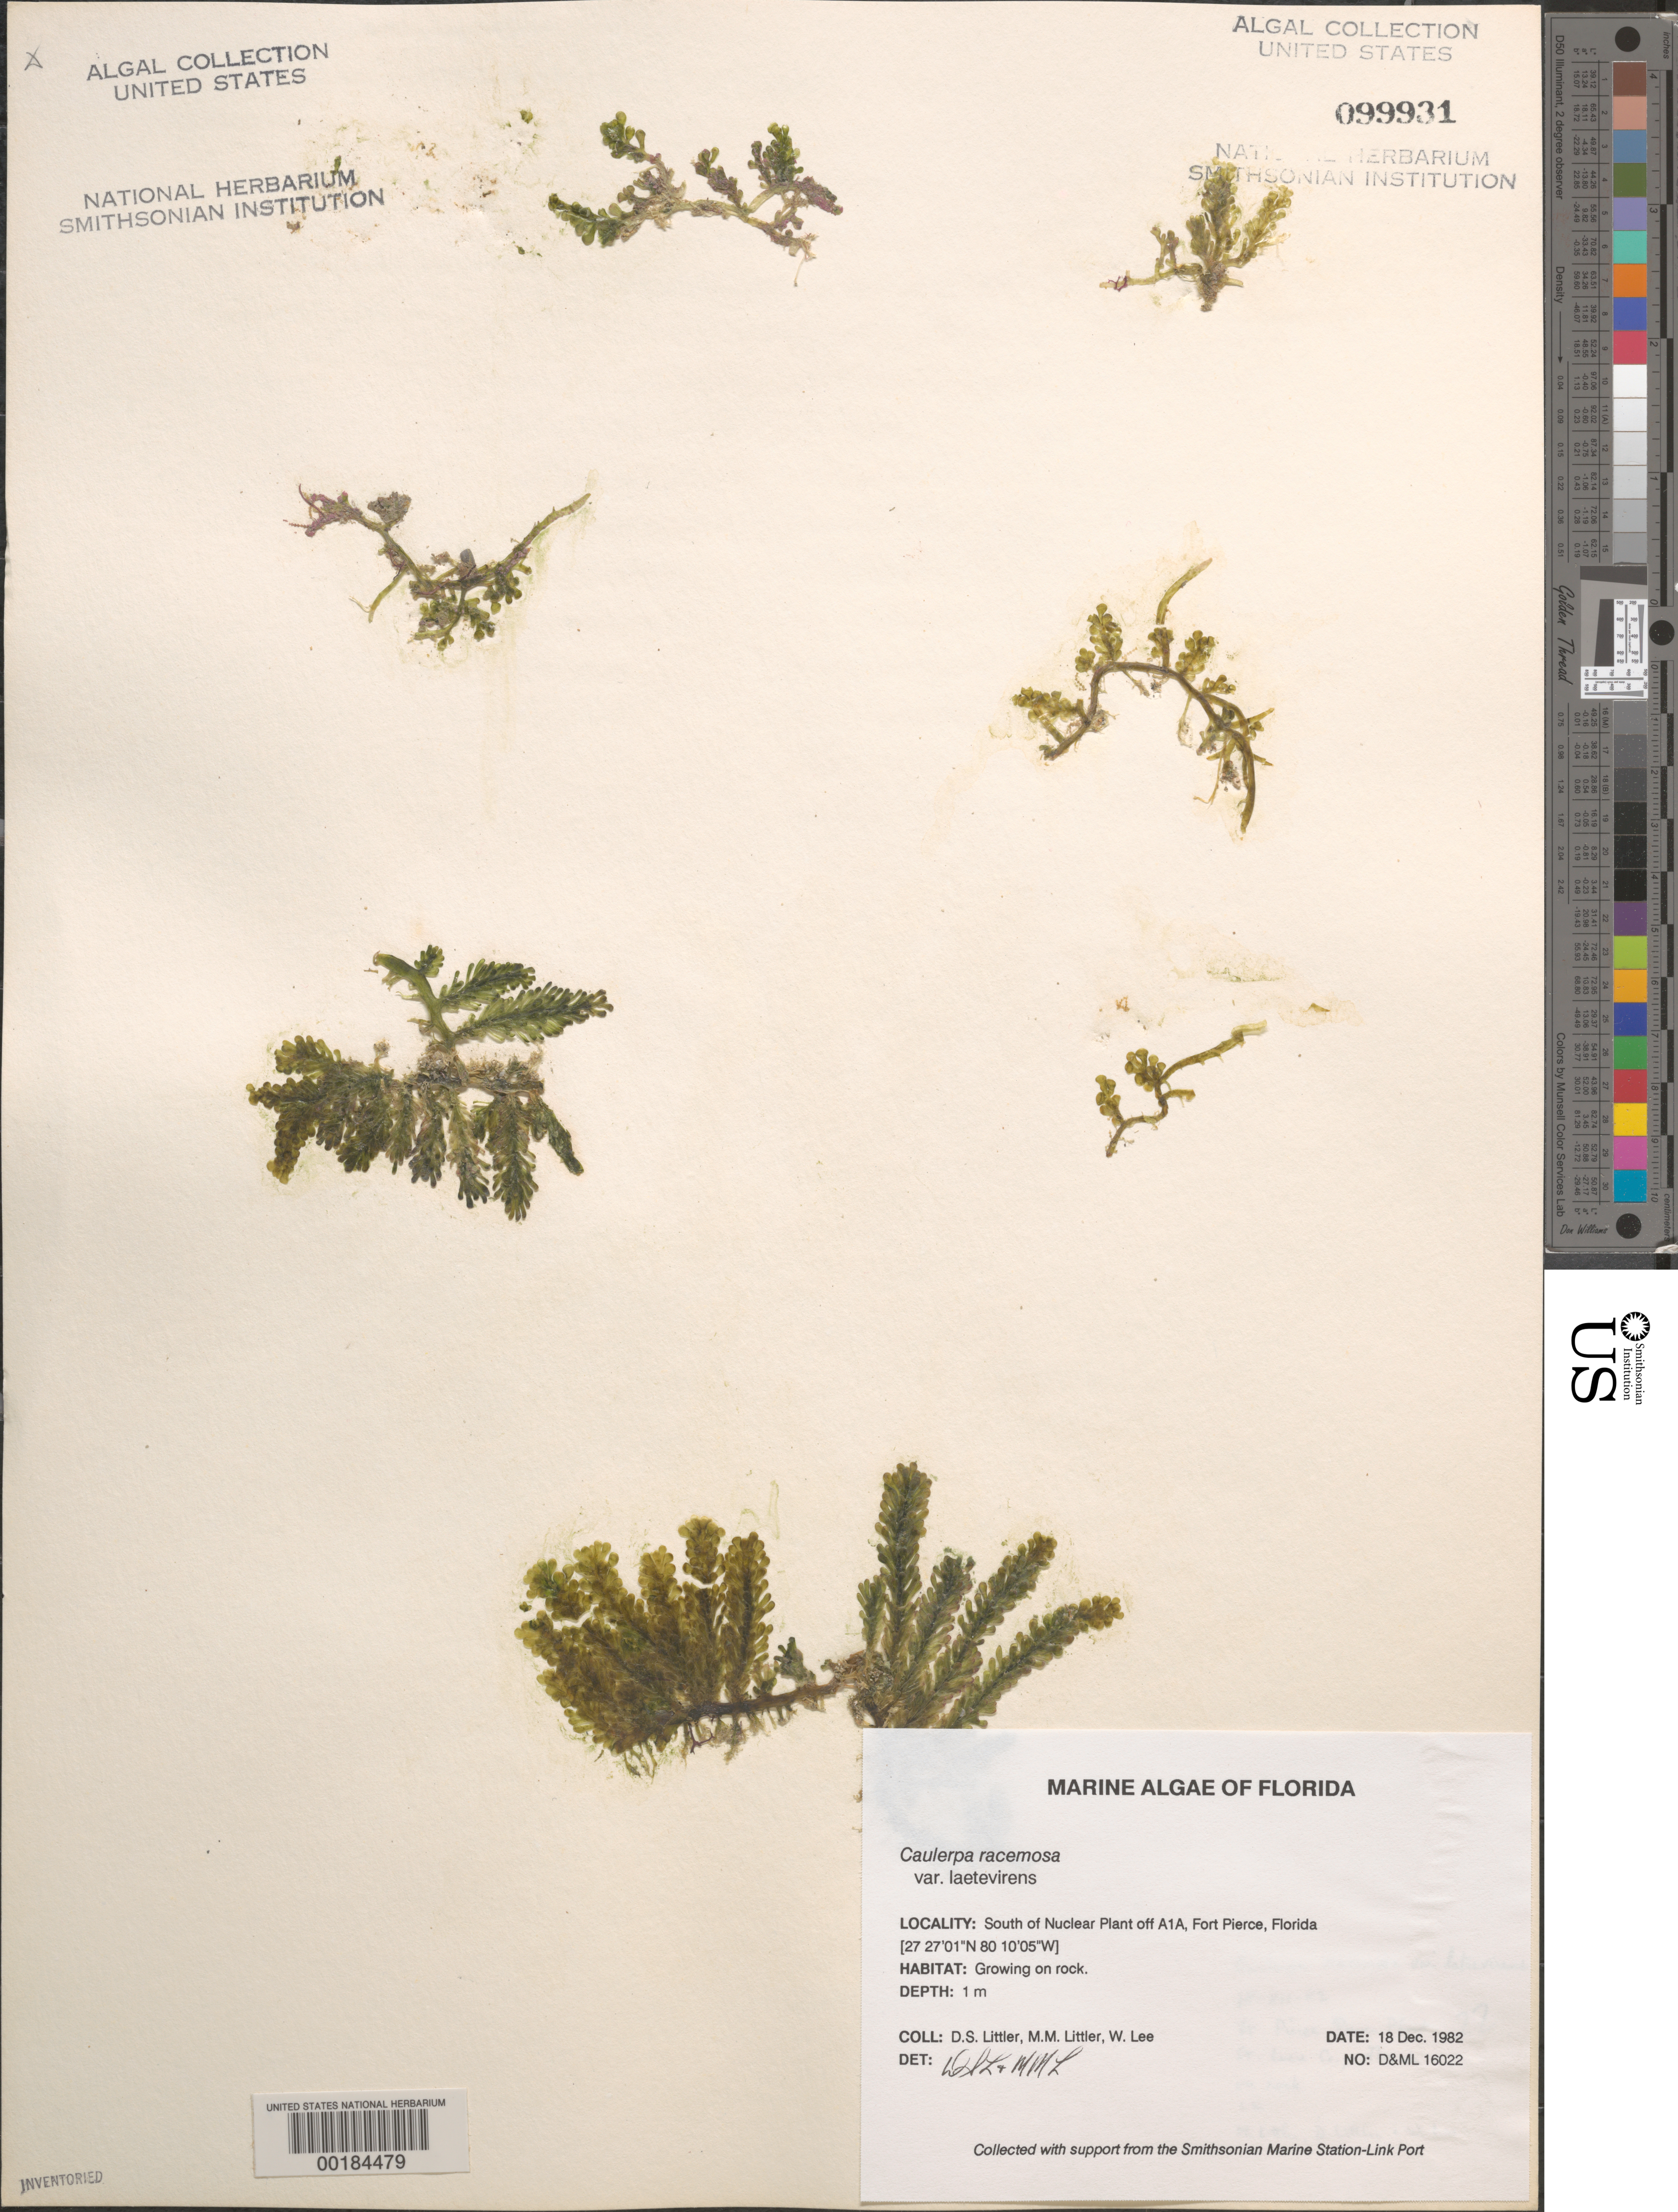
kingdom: Plantae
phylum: Chlorophyta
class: Ulvophyceae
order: Bryopsidales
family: Caulerpaceae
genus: Caulerpa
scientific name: Caulerpa racemosa var. laetevirens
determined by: Littler, D. S.; Littler, M. M.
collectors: D. S. Littler, M. M. Littler & W. Lee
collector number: D&ML 16022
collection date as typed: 18 Dec 1982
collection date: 1982-12-18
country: United States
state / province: Florida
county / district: Saint Lucie County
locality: Fort Pierce, south of nuclear plant off US Route A1A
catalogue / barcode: US 99931